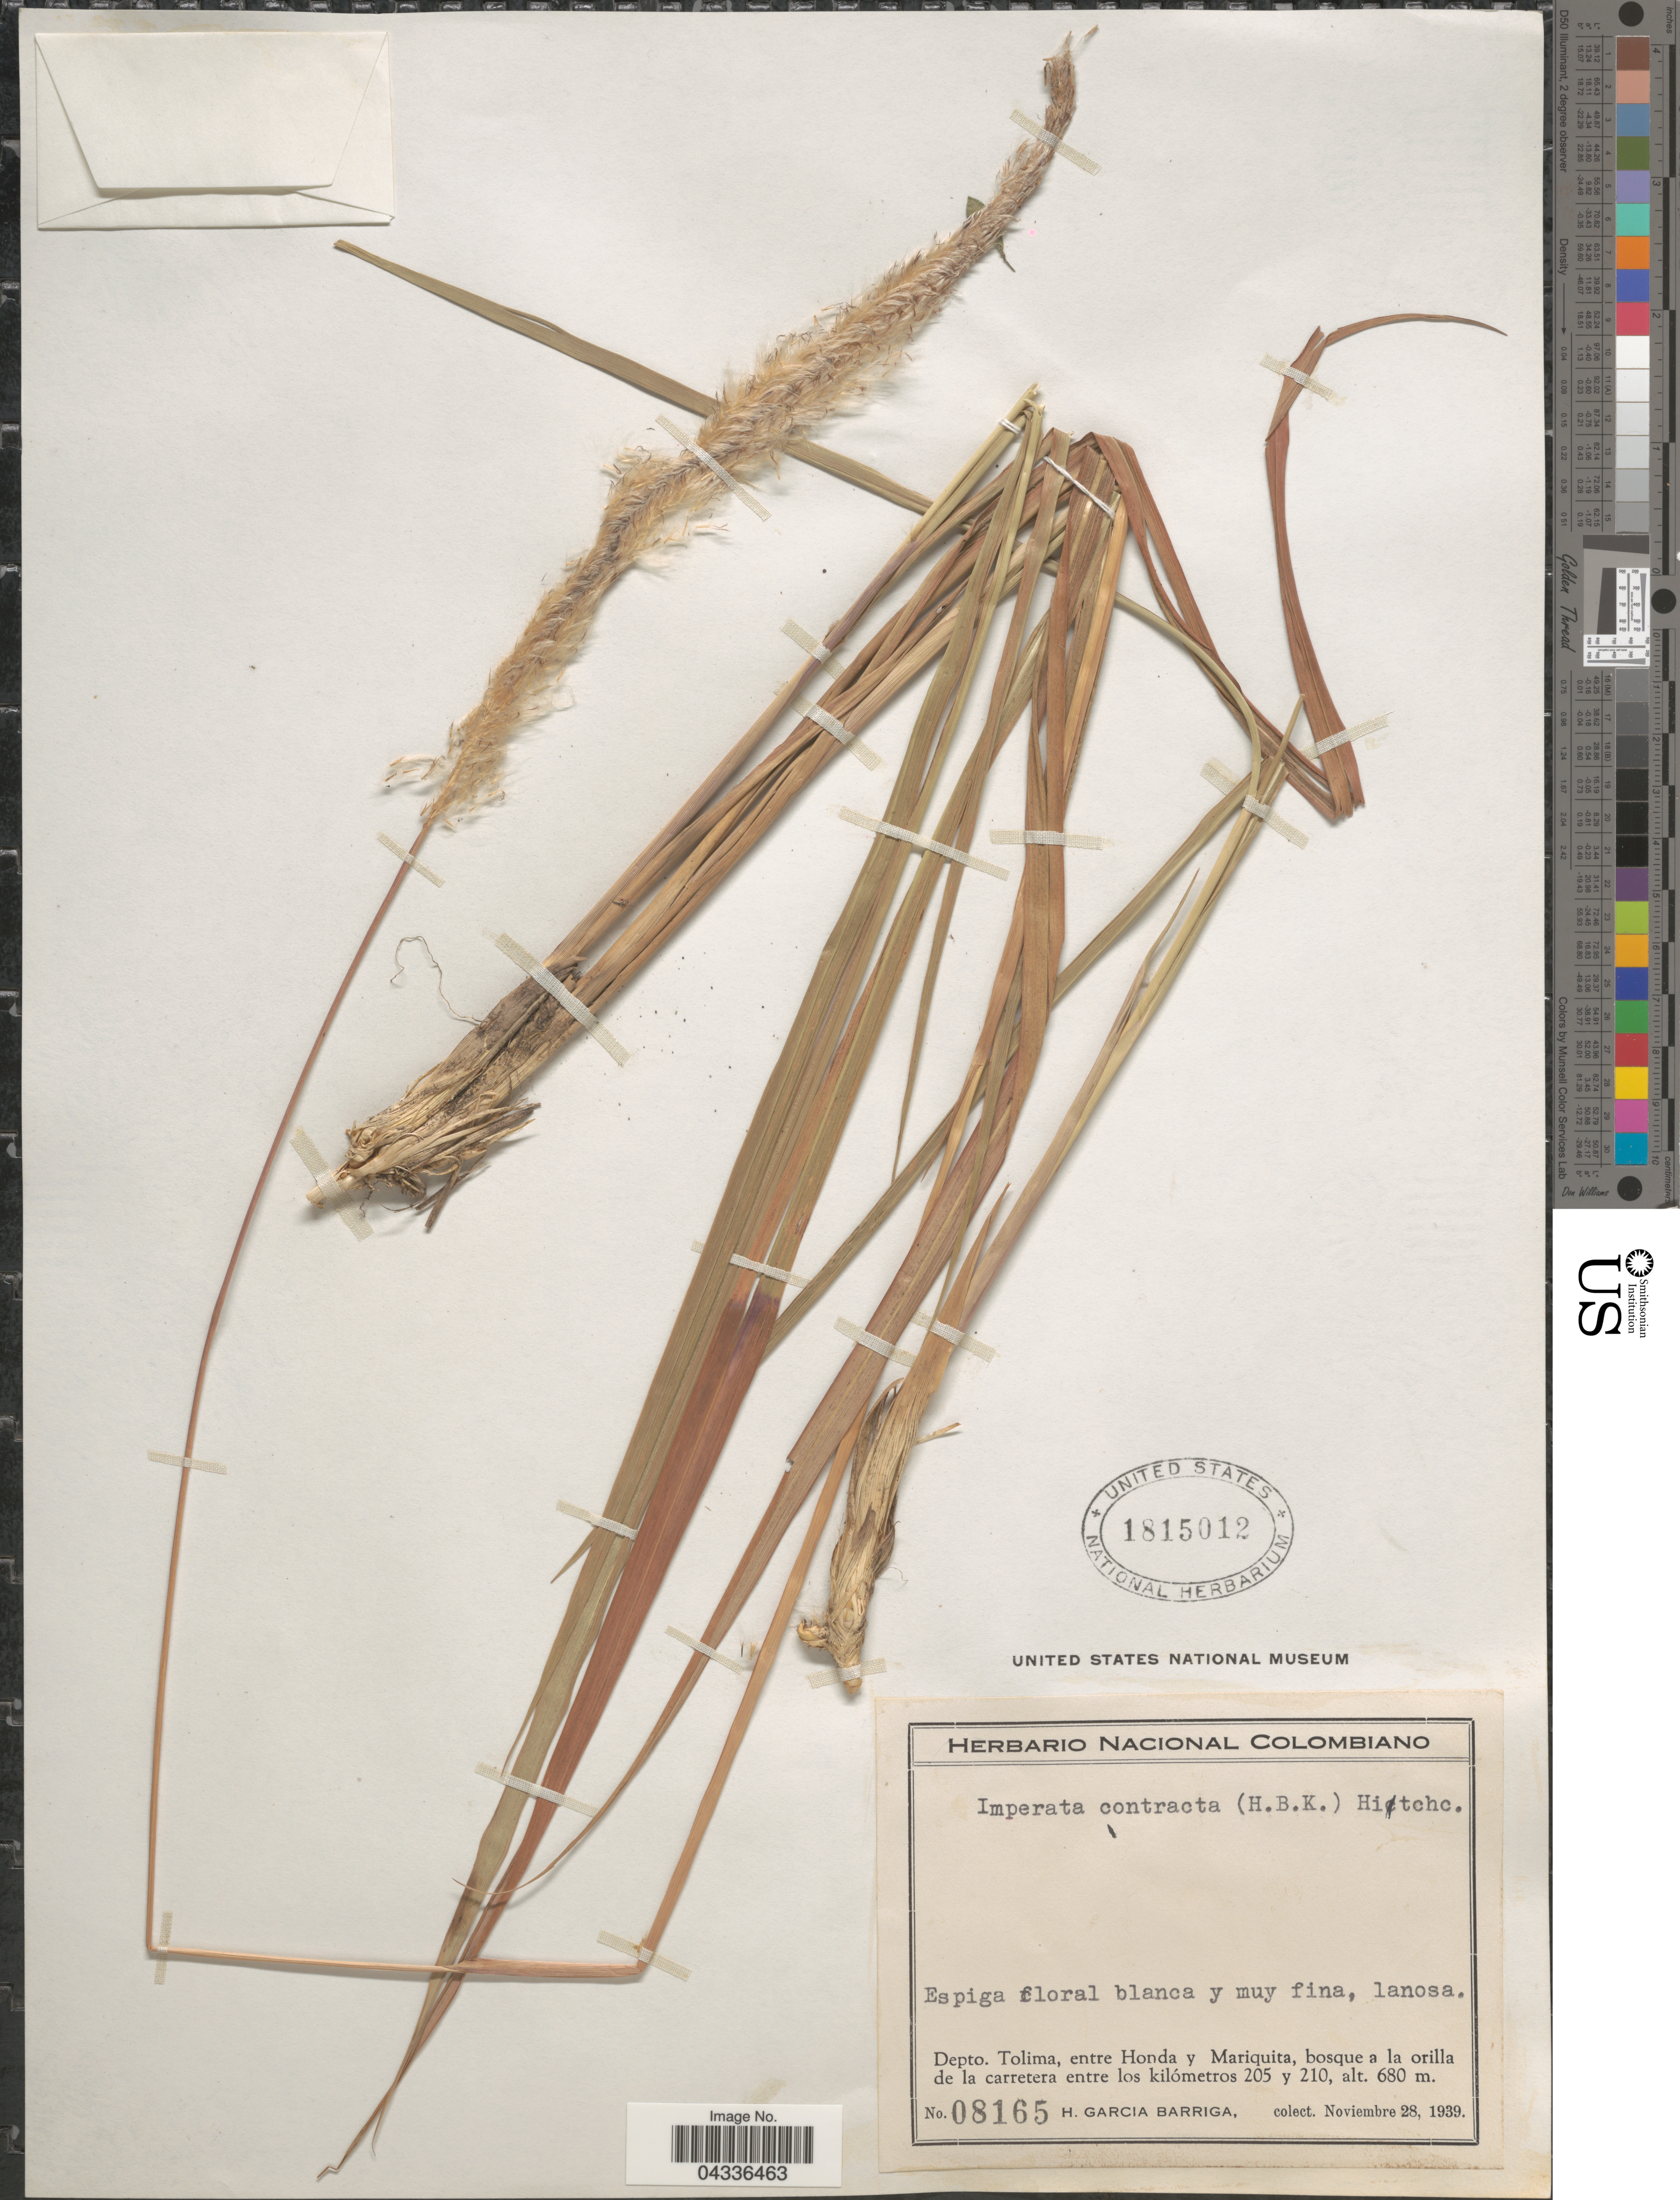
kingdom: Plantae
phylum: Tracheophyta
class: Liliopsida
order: Poales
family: Poaceae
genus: Imperata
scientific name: Imperata contracta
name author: (Kunth) Hitchc.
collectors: H. García Barriga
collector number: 08165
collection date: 1939-11-28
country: Colombia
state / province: Tolima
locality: Depto. Tolima, entre Honda y Mariquita, bosque a la orilla de la carretera entre los kilómetros 205 y 210.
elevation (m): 680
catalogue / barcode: US 1815012